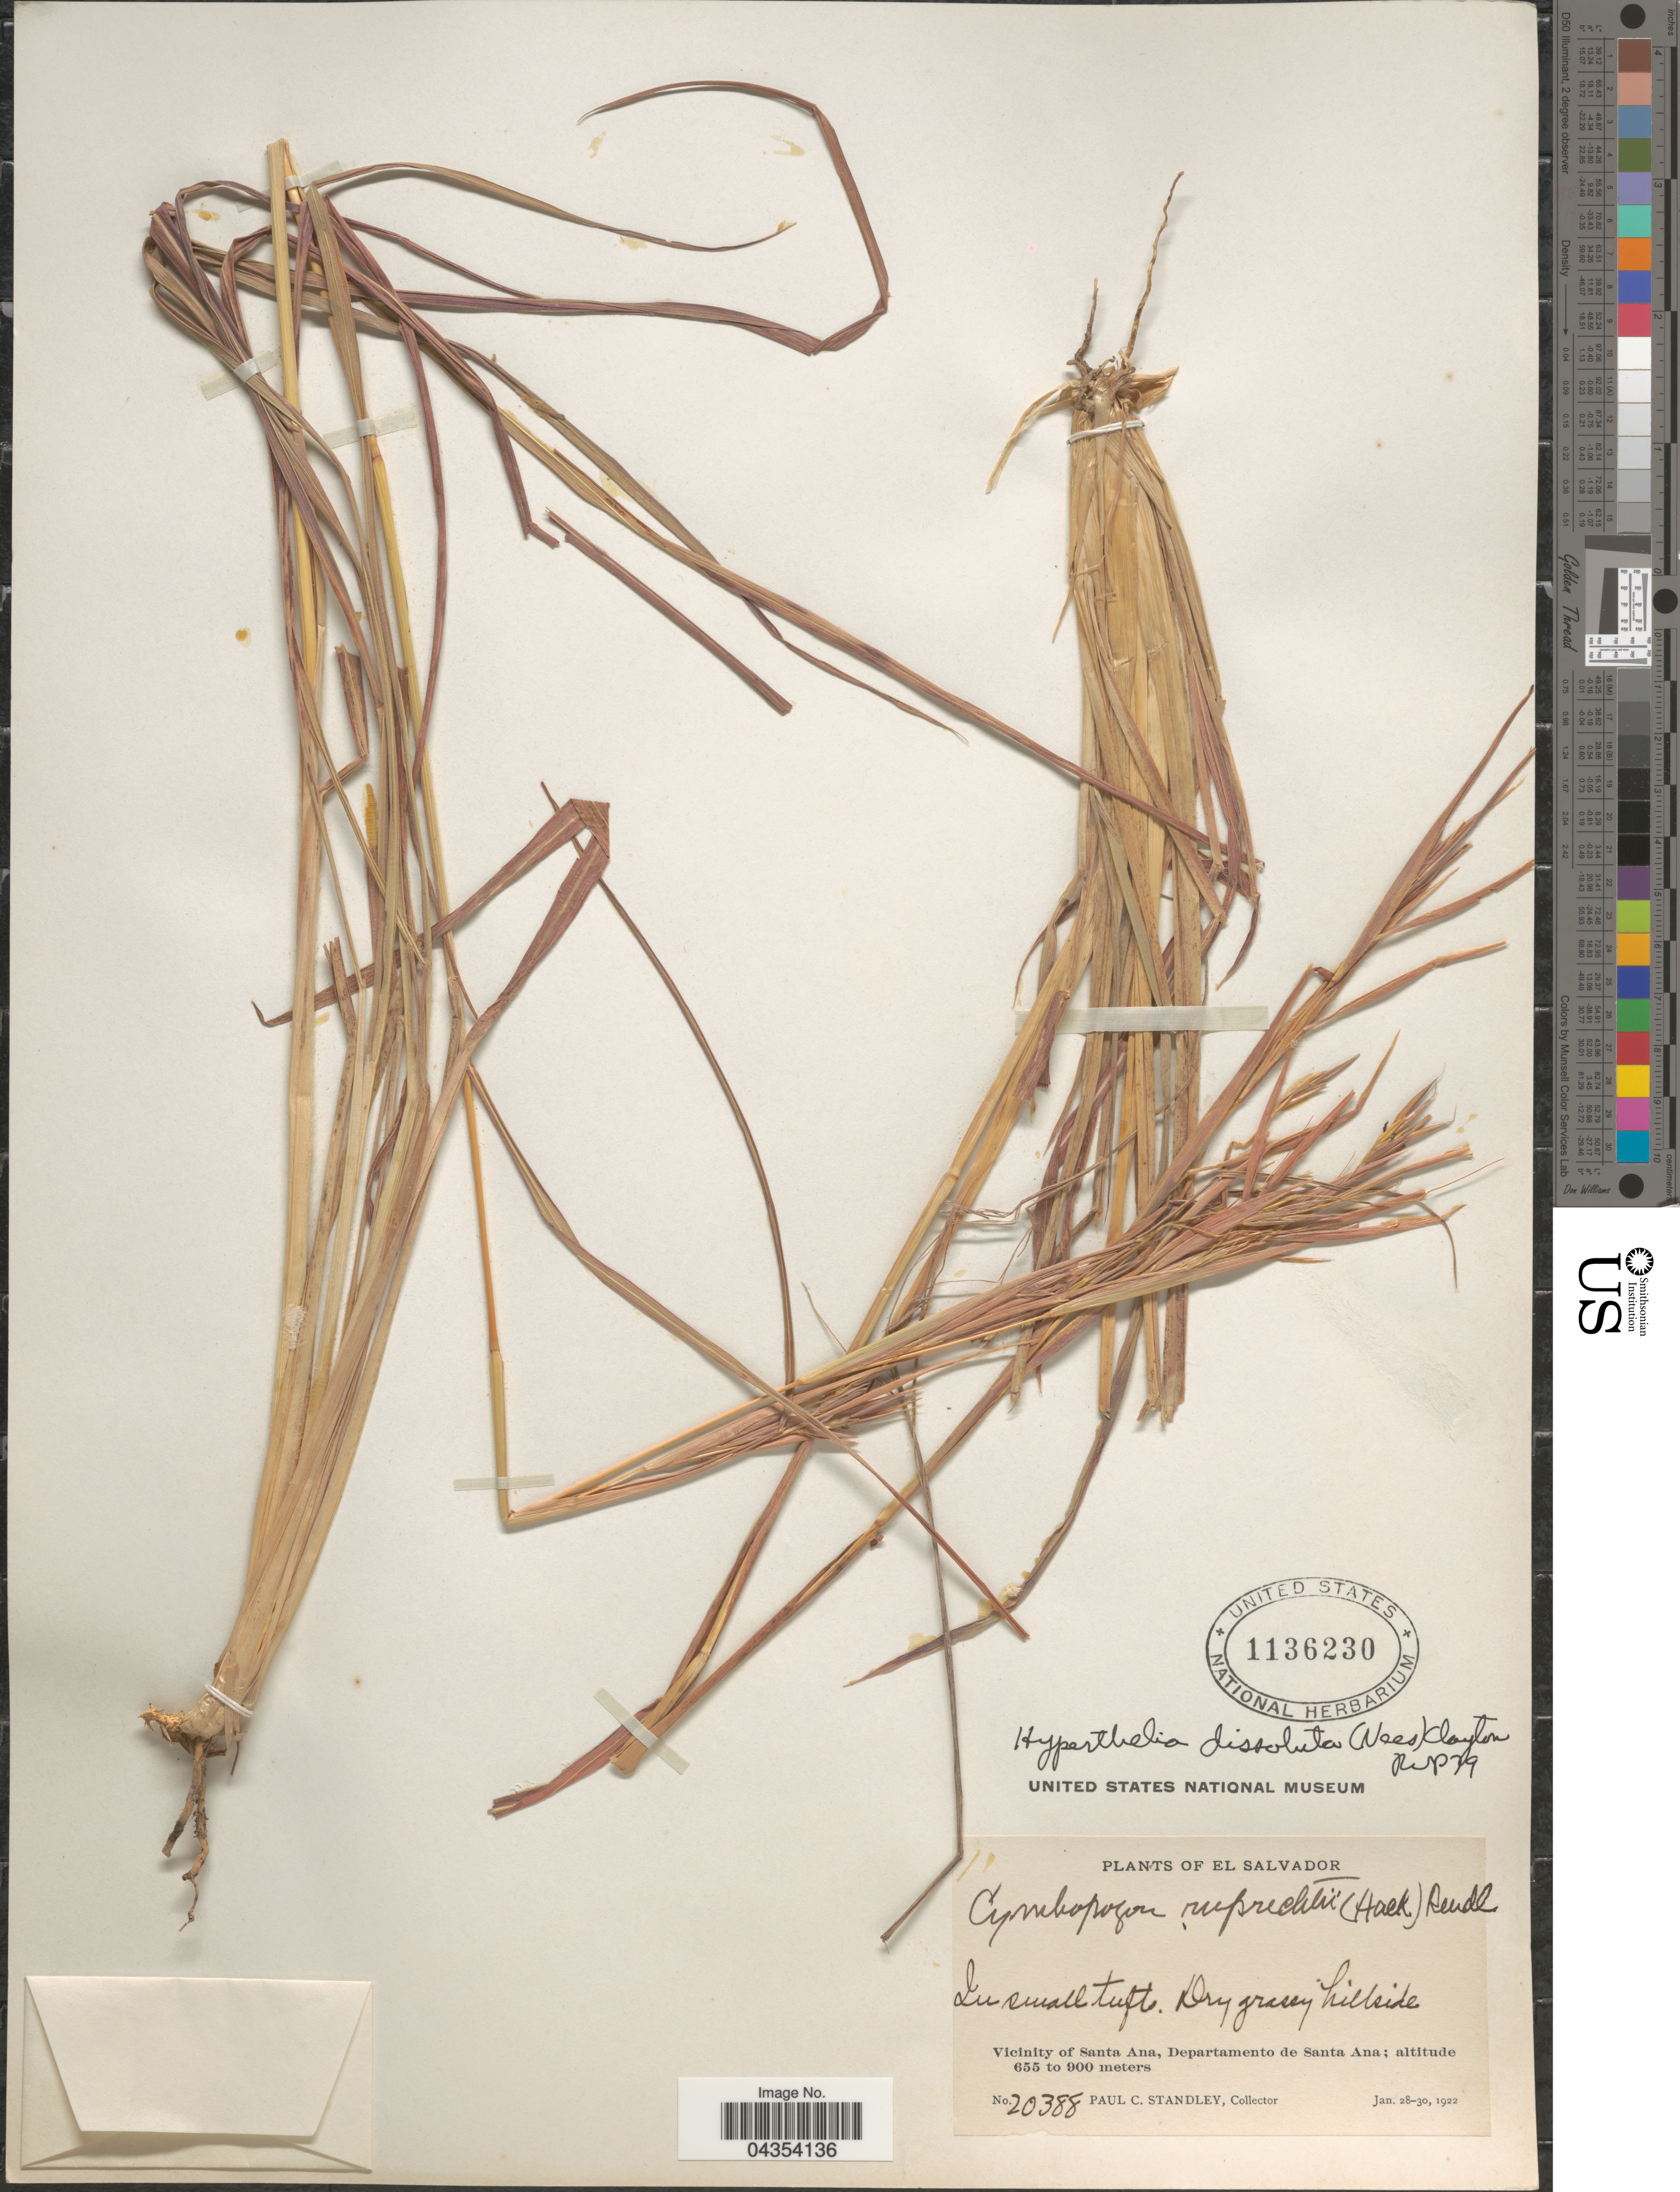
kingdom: Plantae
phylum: Tracheophyta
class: Liliopsida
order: Poales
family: Poaceae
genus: Hyperthelia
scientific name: Hyperthelia dissoluta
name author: (Nees ex Steud.) Clayton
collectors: P. C. Standley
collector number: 20388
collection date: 1922-01-28/1922-01-30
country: El Salvador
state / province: Santa Ana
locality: Vicinity of Santa Ana. Departamento de Santa Ana.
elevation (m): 655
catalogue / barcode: US 1136230